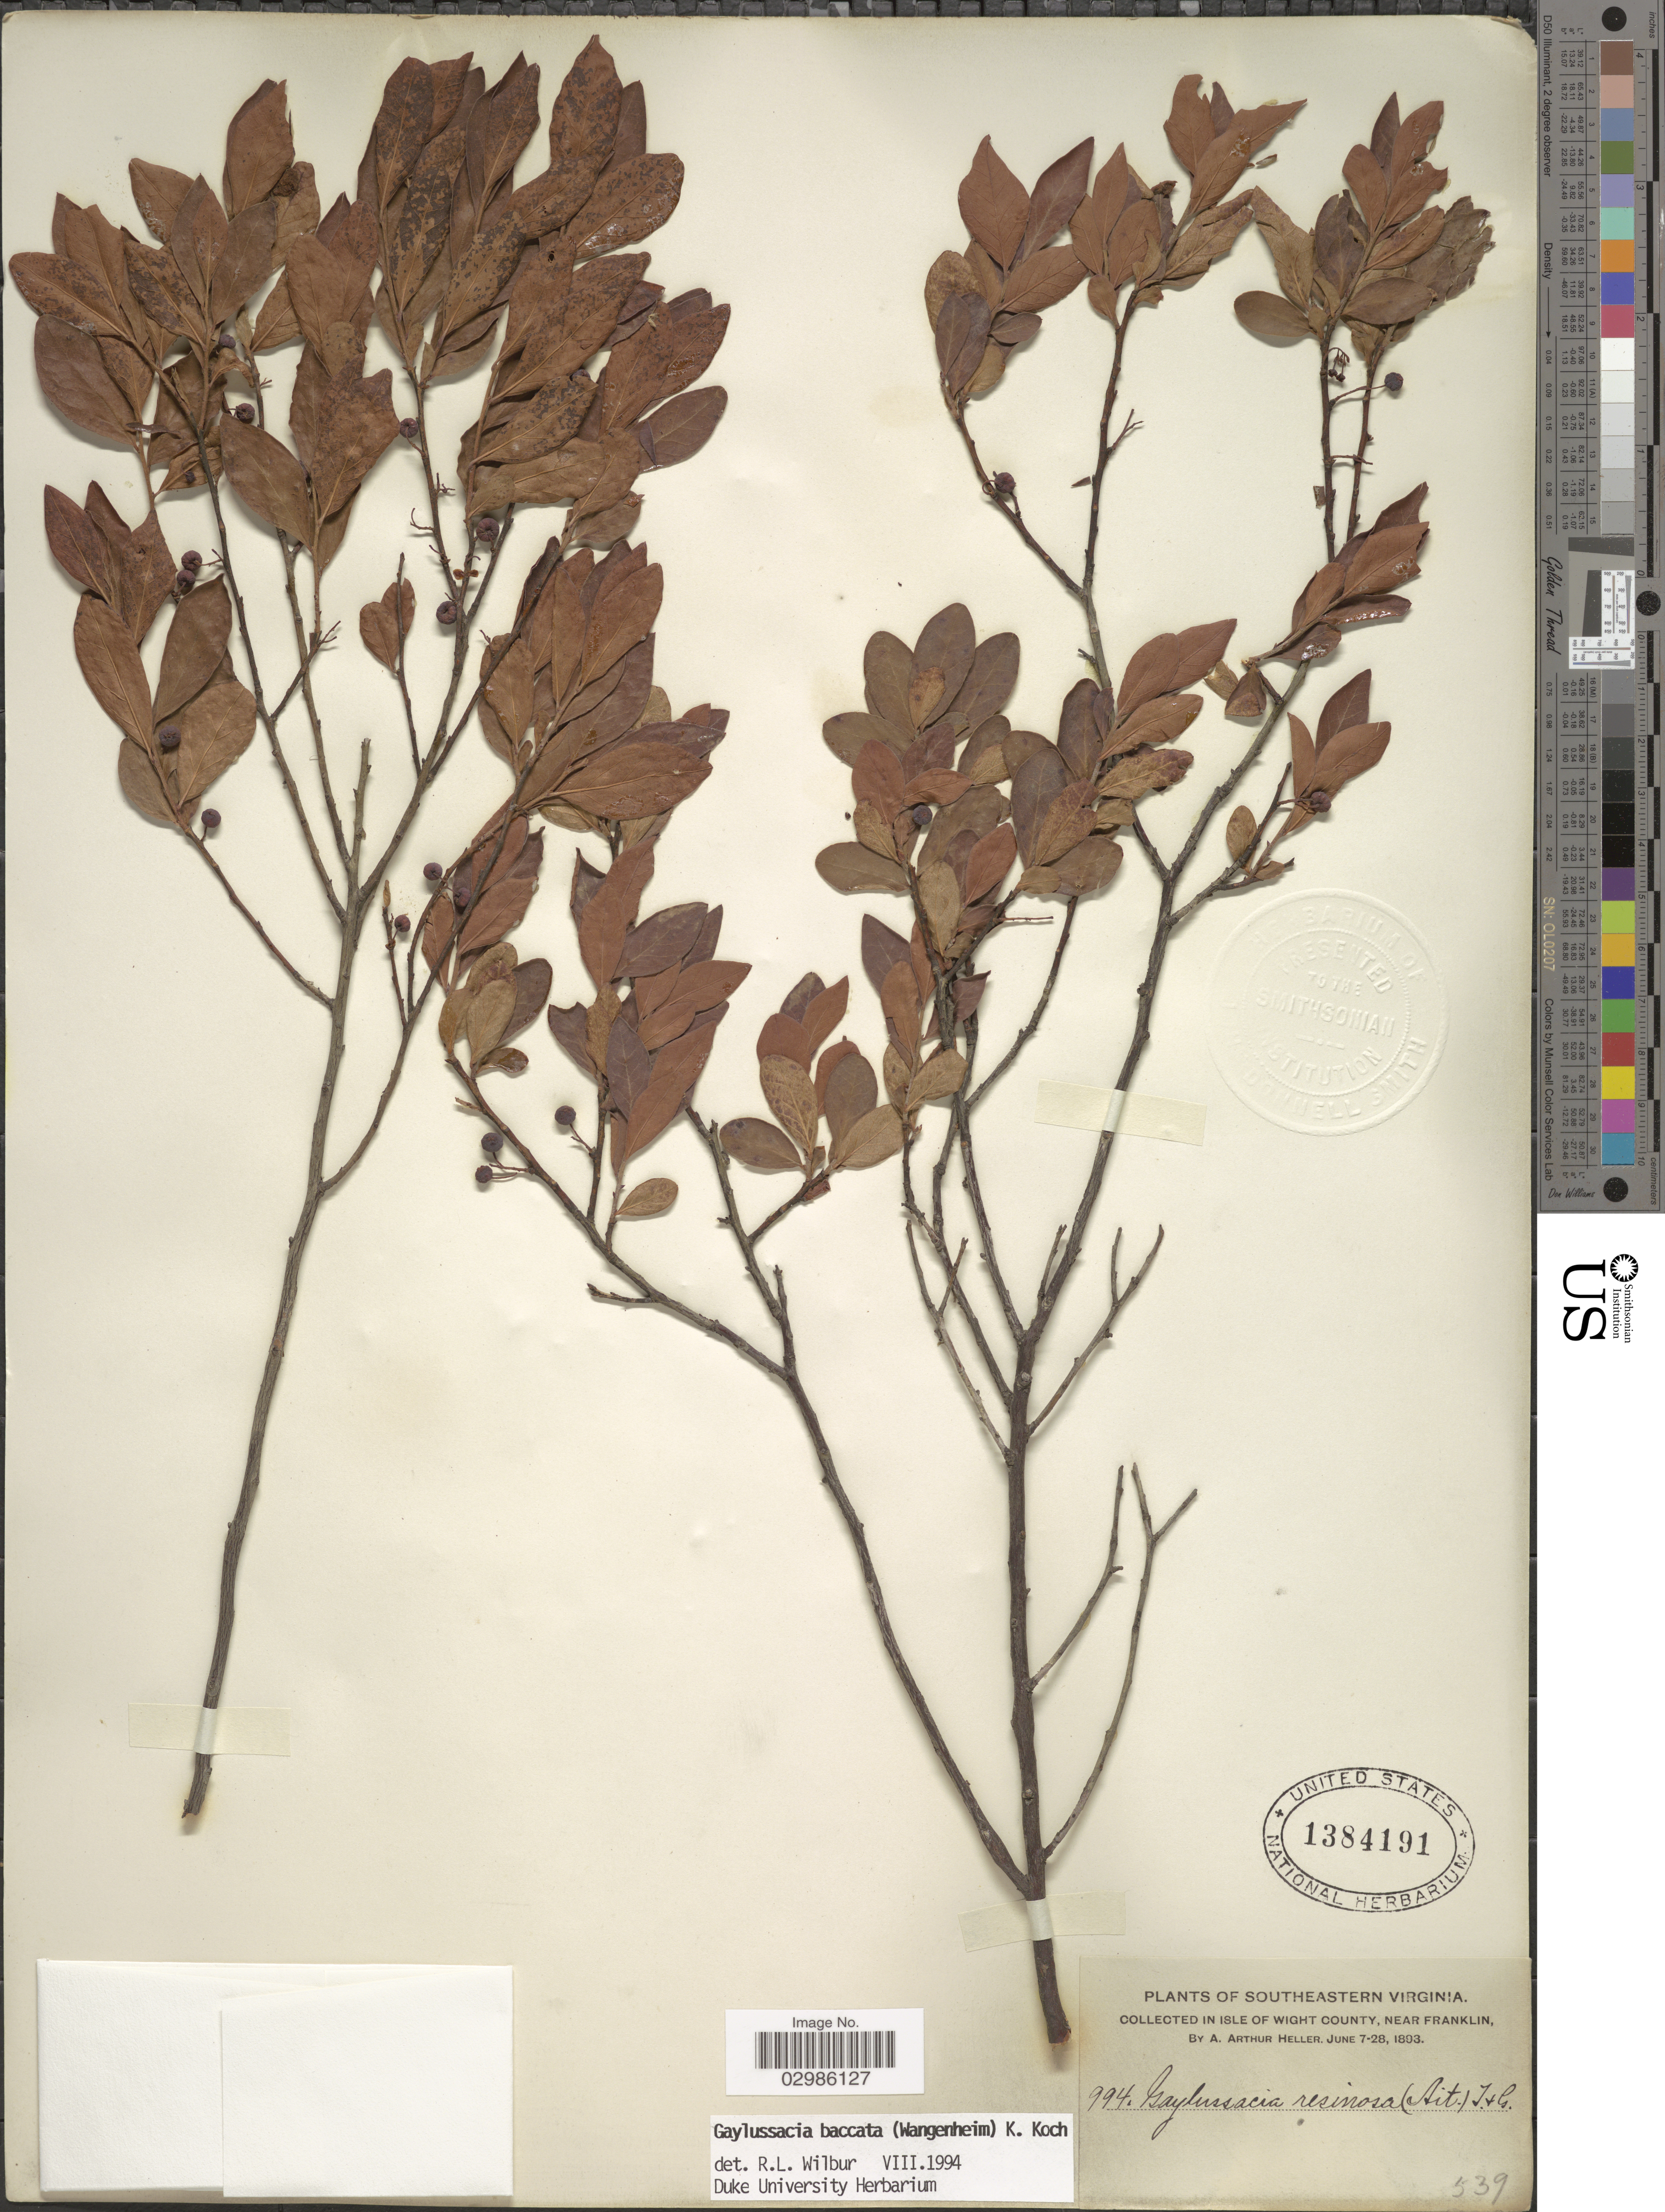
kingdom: Plantae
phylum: Tracheophyta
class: Magnoliopsida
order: Ericales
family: Ericaceae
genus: Gaylussacia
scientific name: Gaylussacia baccata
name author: (Wangenh.) K. Koch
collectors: A. A. Heller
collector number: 994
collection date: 1893-06-07/1893-06-28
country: United States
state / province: Virginia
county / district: Isle of Wight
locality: Southeastern Virginia. In Isle of Wight County, near Franklin.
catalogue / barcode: US 1384191